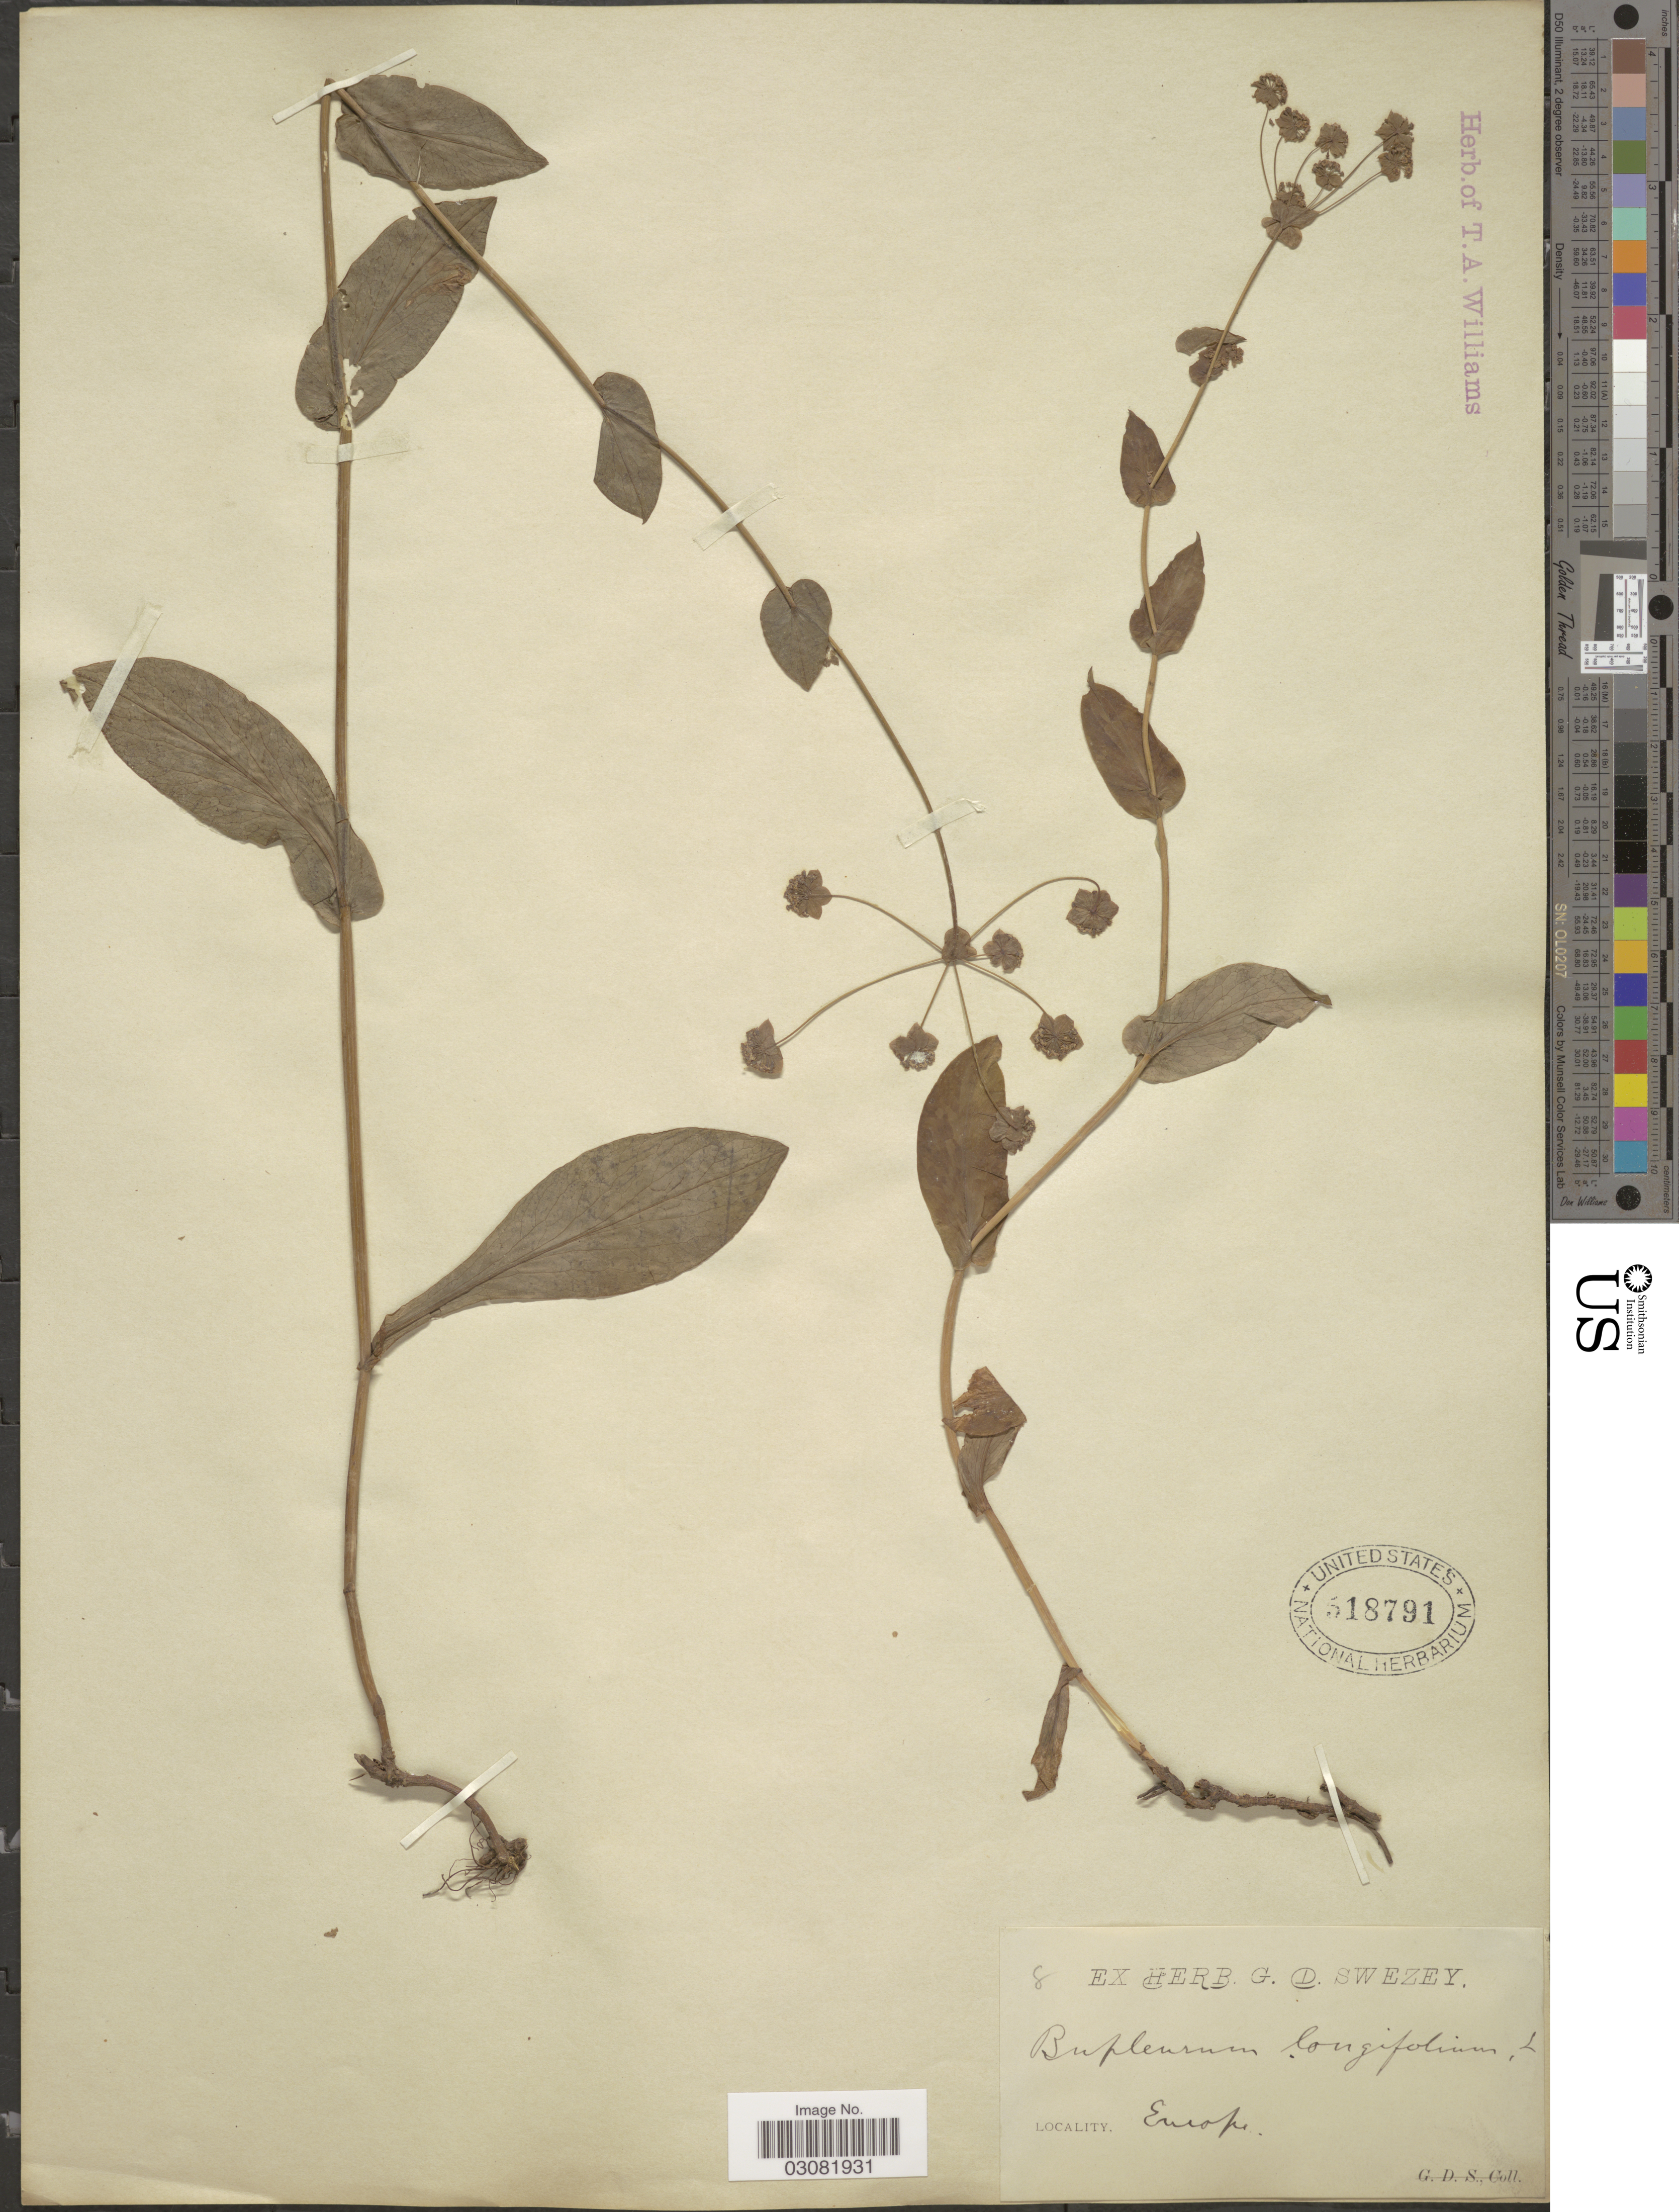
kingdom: Plantae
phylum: Tracheophyta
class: Magnoliopsida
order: Apiales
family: Apiaceae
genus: Bupleurum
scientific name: Bupleurum longifolium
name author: L.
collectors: ex herb. G. D. Swezey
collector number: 8?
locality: Europe.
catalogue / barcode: US 518791